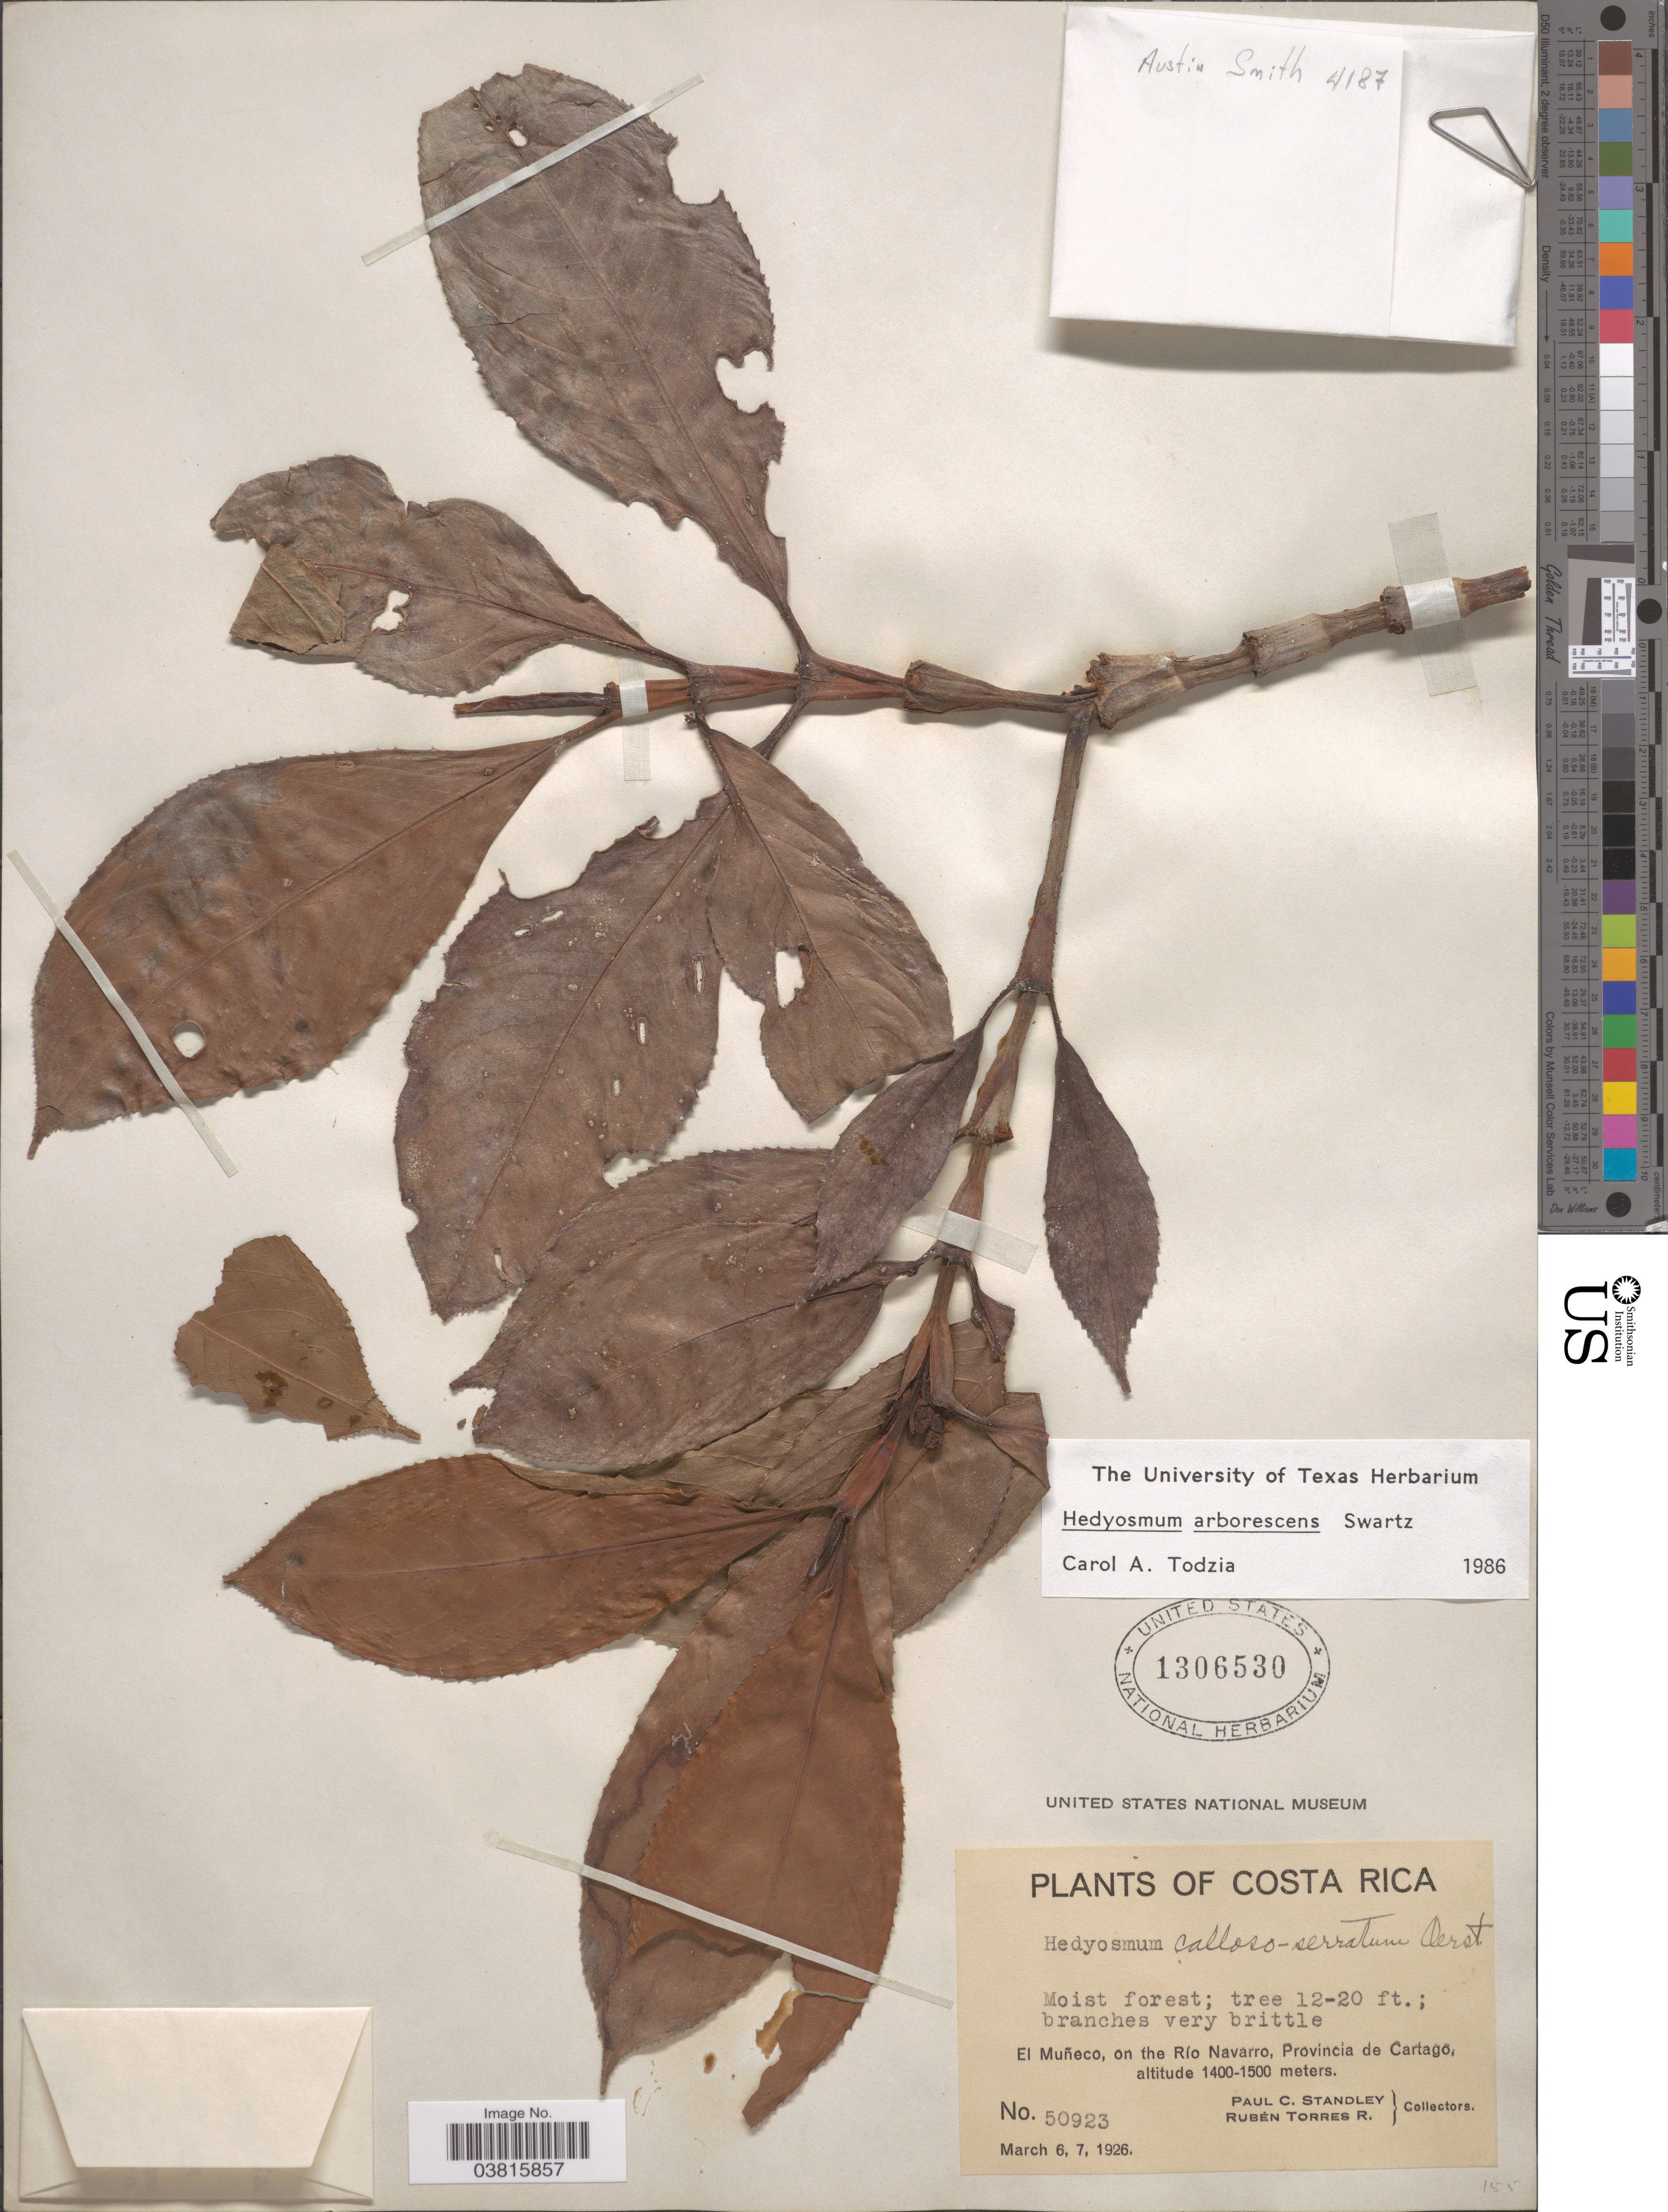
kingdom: Plantae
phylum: Tracheophyta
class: Magnoliopsida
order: Chloranthales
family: Chloranthaceae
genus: Hedyosmum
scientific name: Hedyosmum arborescens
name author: Sw.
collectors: P. C. Standley & R. Torres Rojas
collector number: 50923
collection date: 1926-03-06/1926-03-07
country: Costa Rica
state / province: Cartago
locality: El Muñeco, on the Río Navarro.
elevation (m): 1400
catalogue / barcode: US 1306530